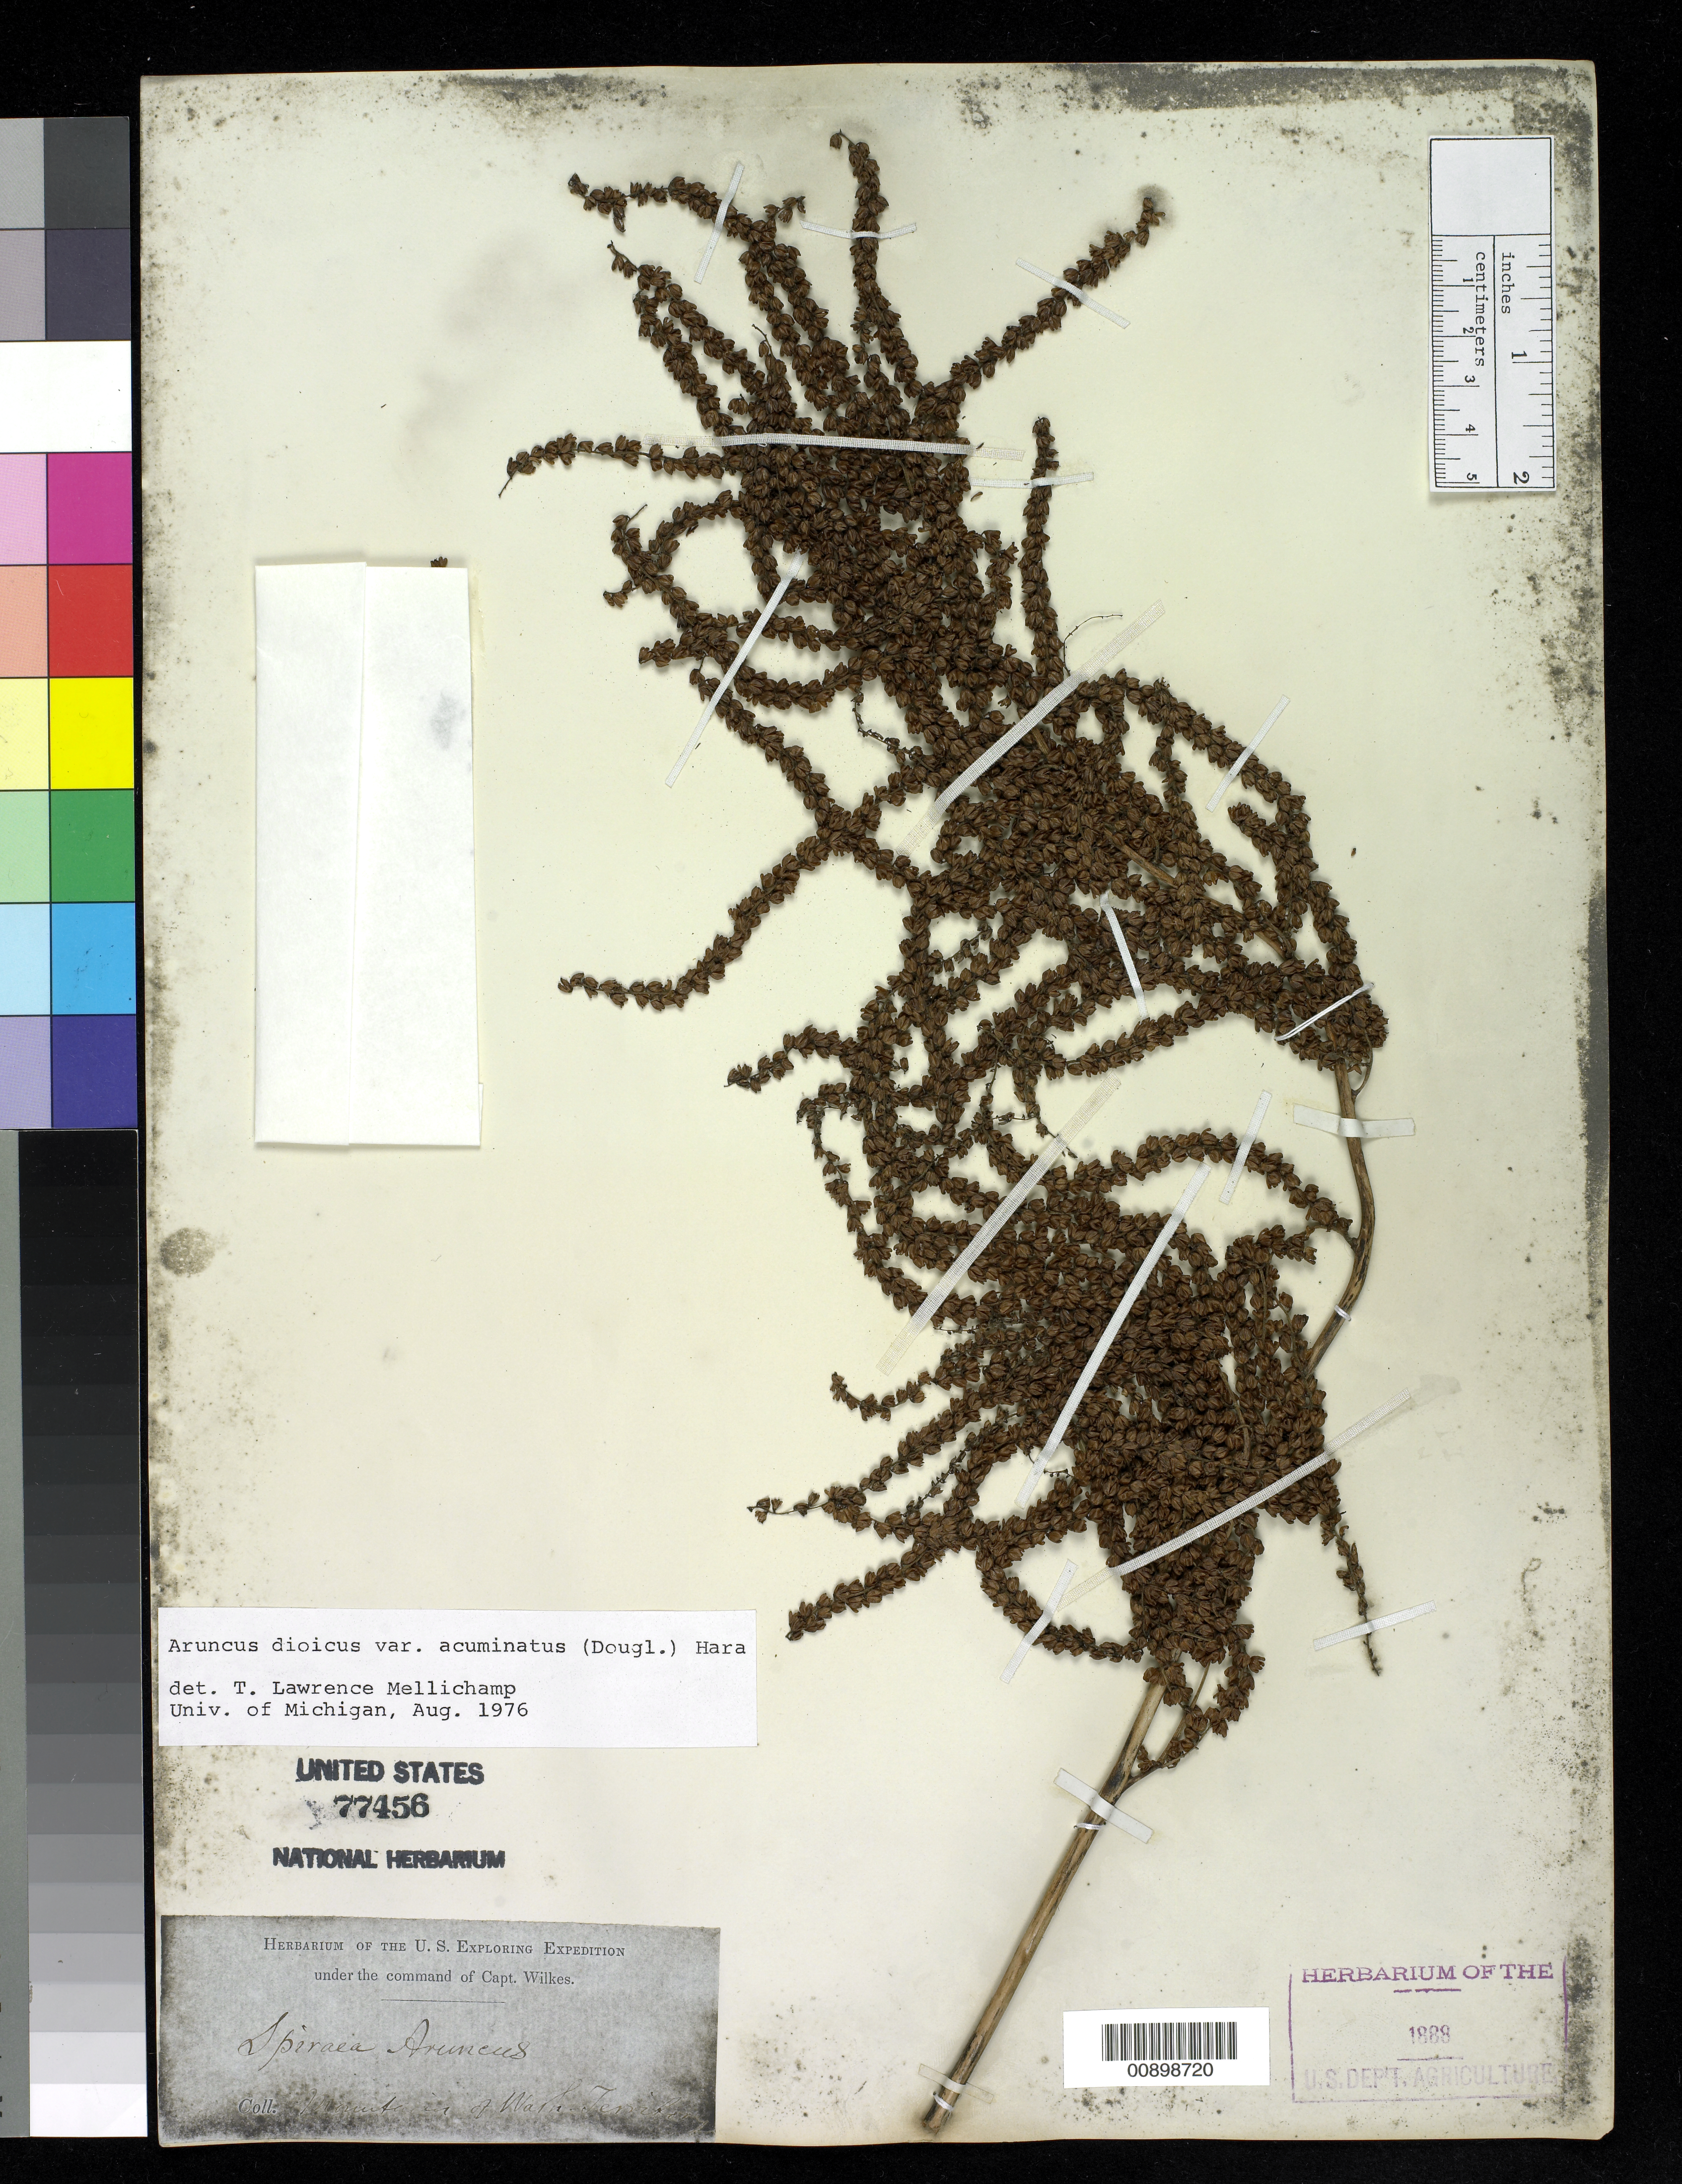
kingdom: Plantae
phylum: Tracheophyta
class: Magnoliopsida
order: Rosales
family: Rosaceae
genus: Aruncus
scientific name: Aruncus dioicus var. acuminatus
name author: (Rydb.) H. Hara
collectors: Wilkes Explor. Exped.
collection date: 1838/1842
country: United States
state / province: Washington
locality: Mountains of Wash. Territory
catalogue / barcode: US 77456